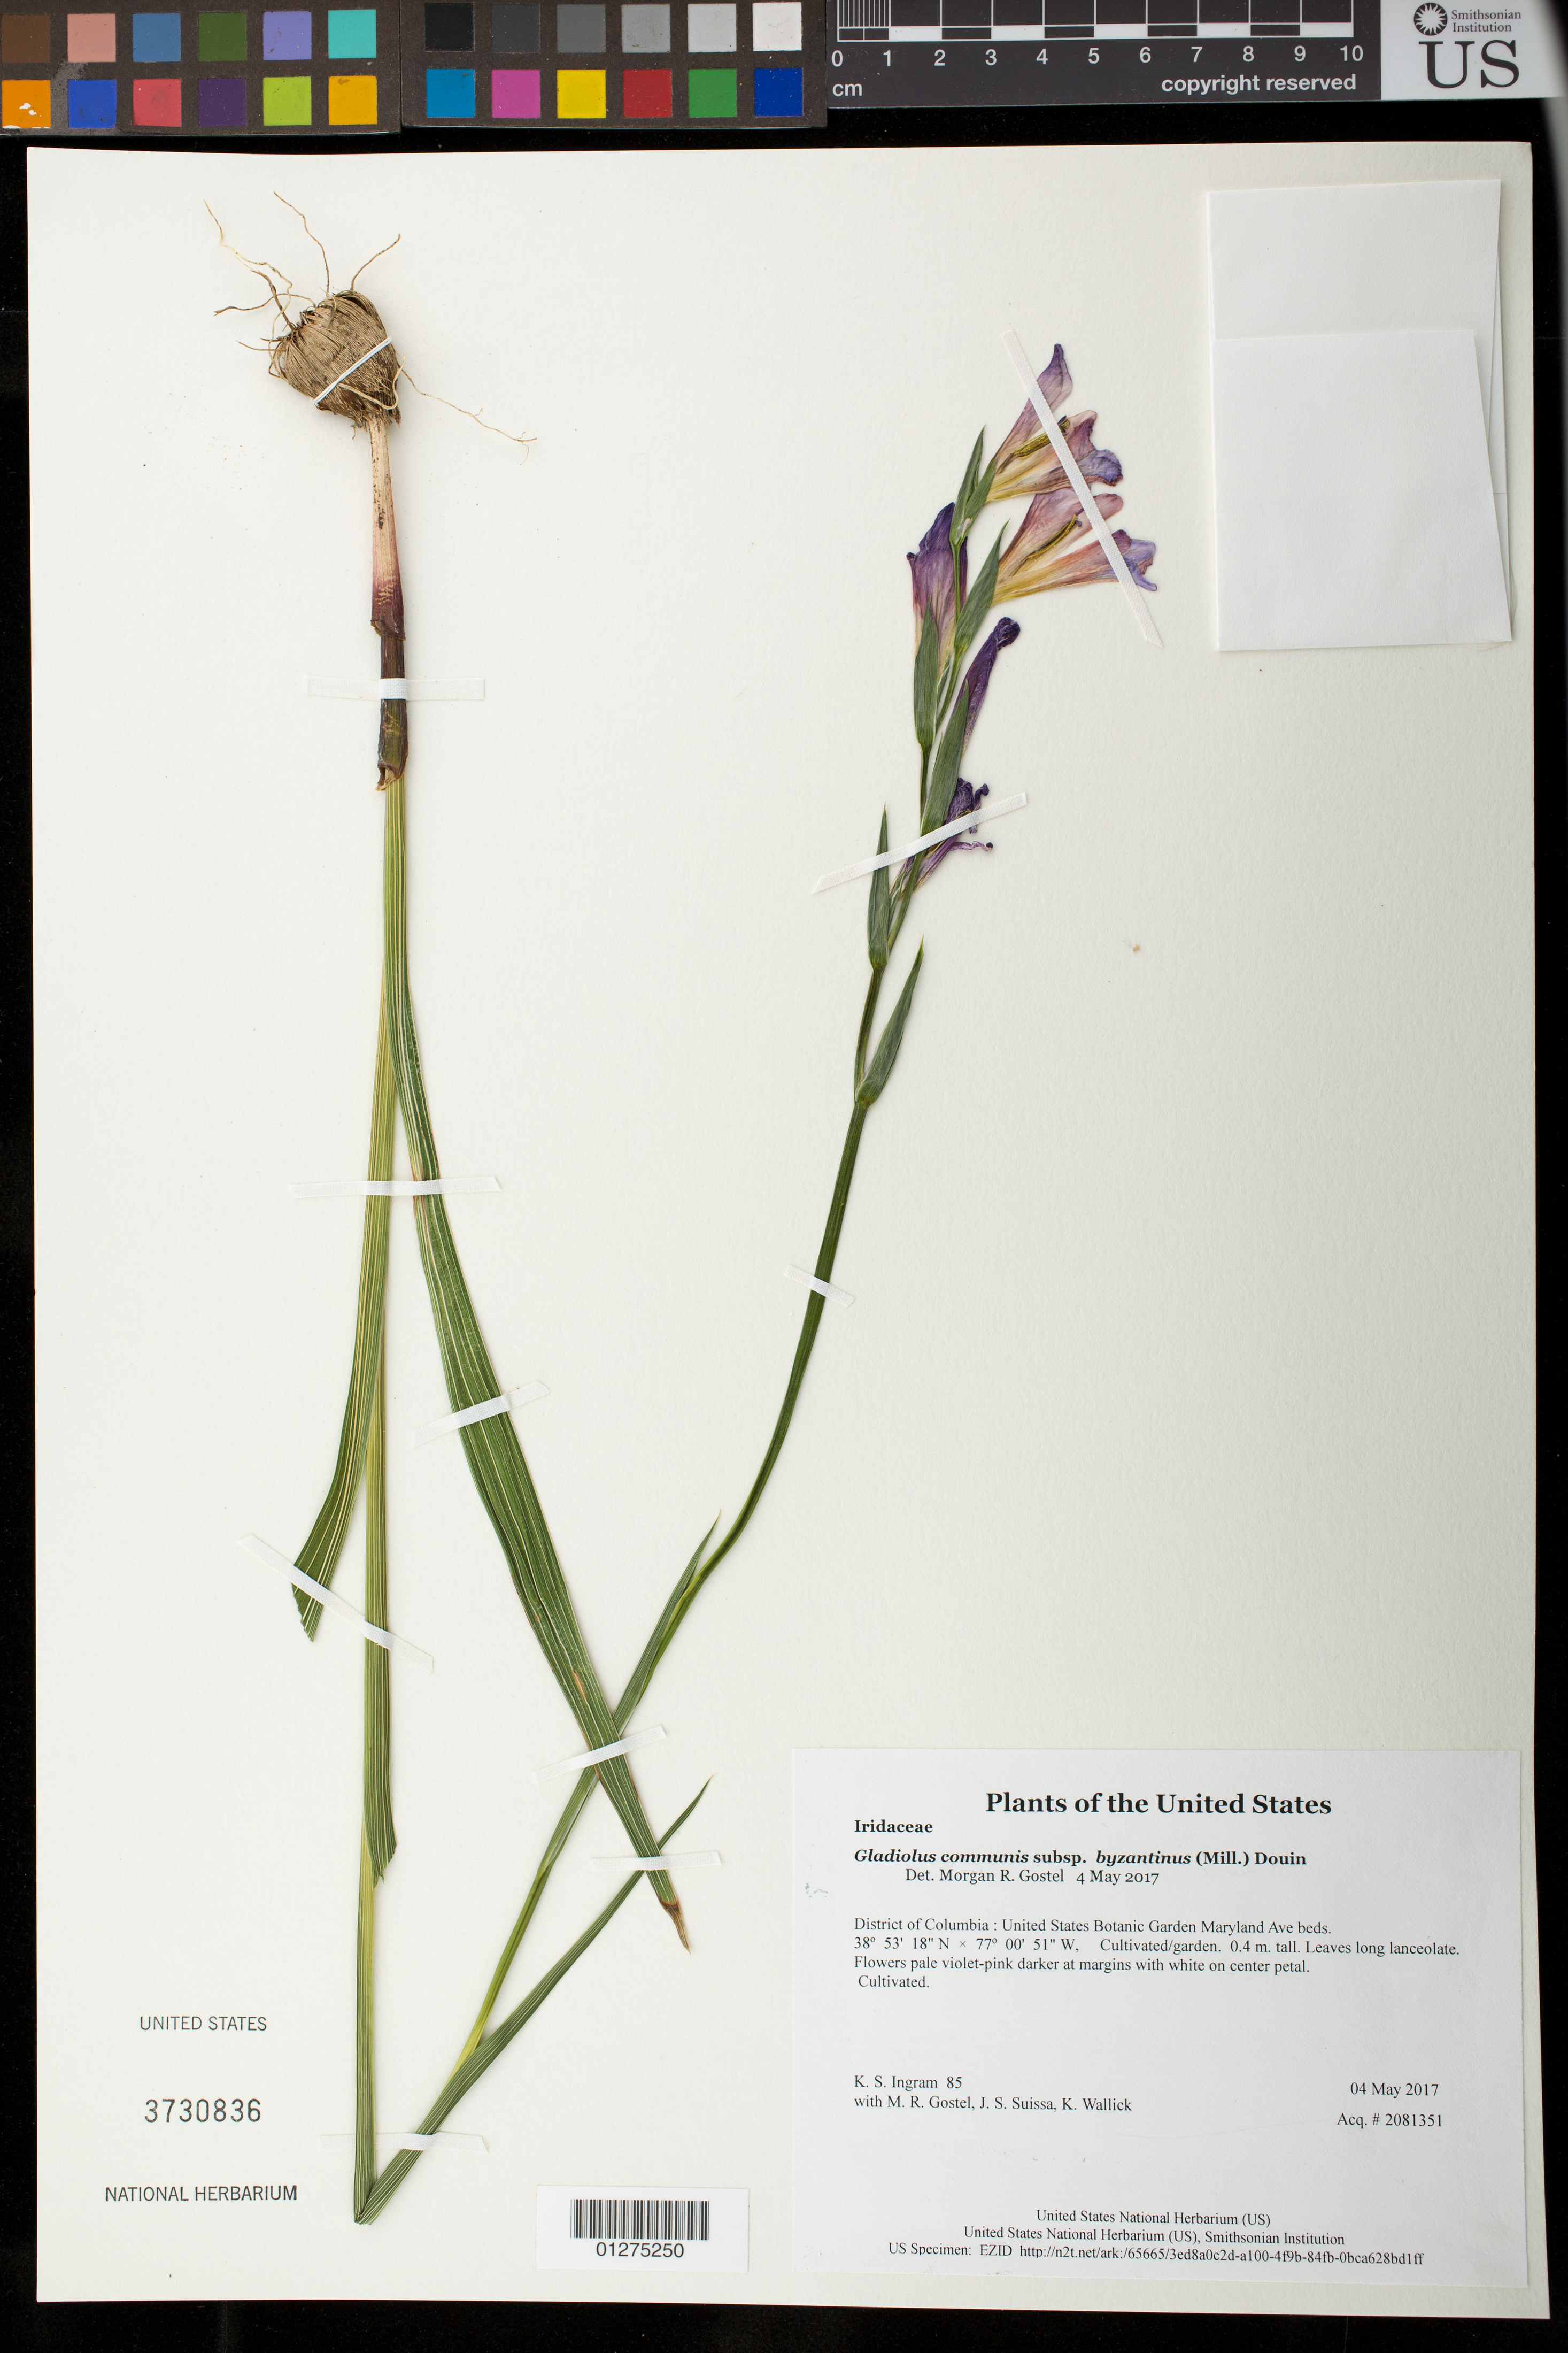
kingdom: Plantae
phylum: Tracheophyta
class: Liliopsida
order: Asparagales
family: Iridaceae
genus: Gladiolus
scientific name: Gladiolus communis subsp. byzantinus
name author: (Mill.) Douin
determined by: Gostel, M. R.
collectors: K. S. Ingram, M. R. Gostel, J. S. Suissa & K. Wallick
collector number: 85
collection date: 2017-05-04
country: United States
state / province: District of Columbia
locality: United States Botanic Garden Maryland Ave beds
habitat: Cultivated/garden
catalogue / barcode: US 3730836